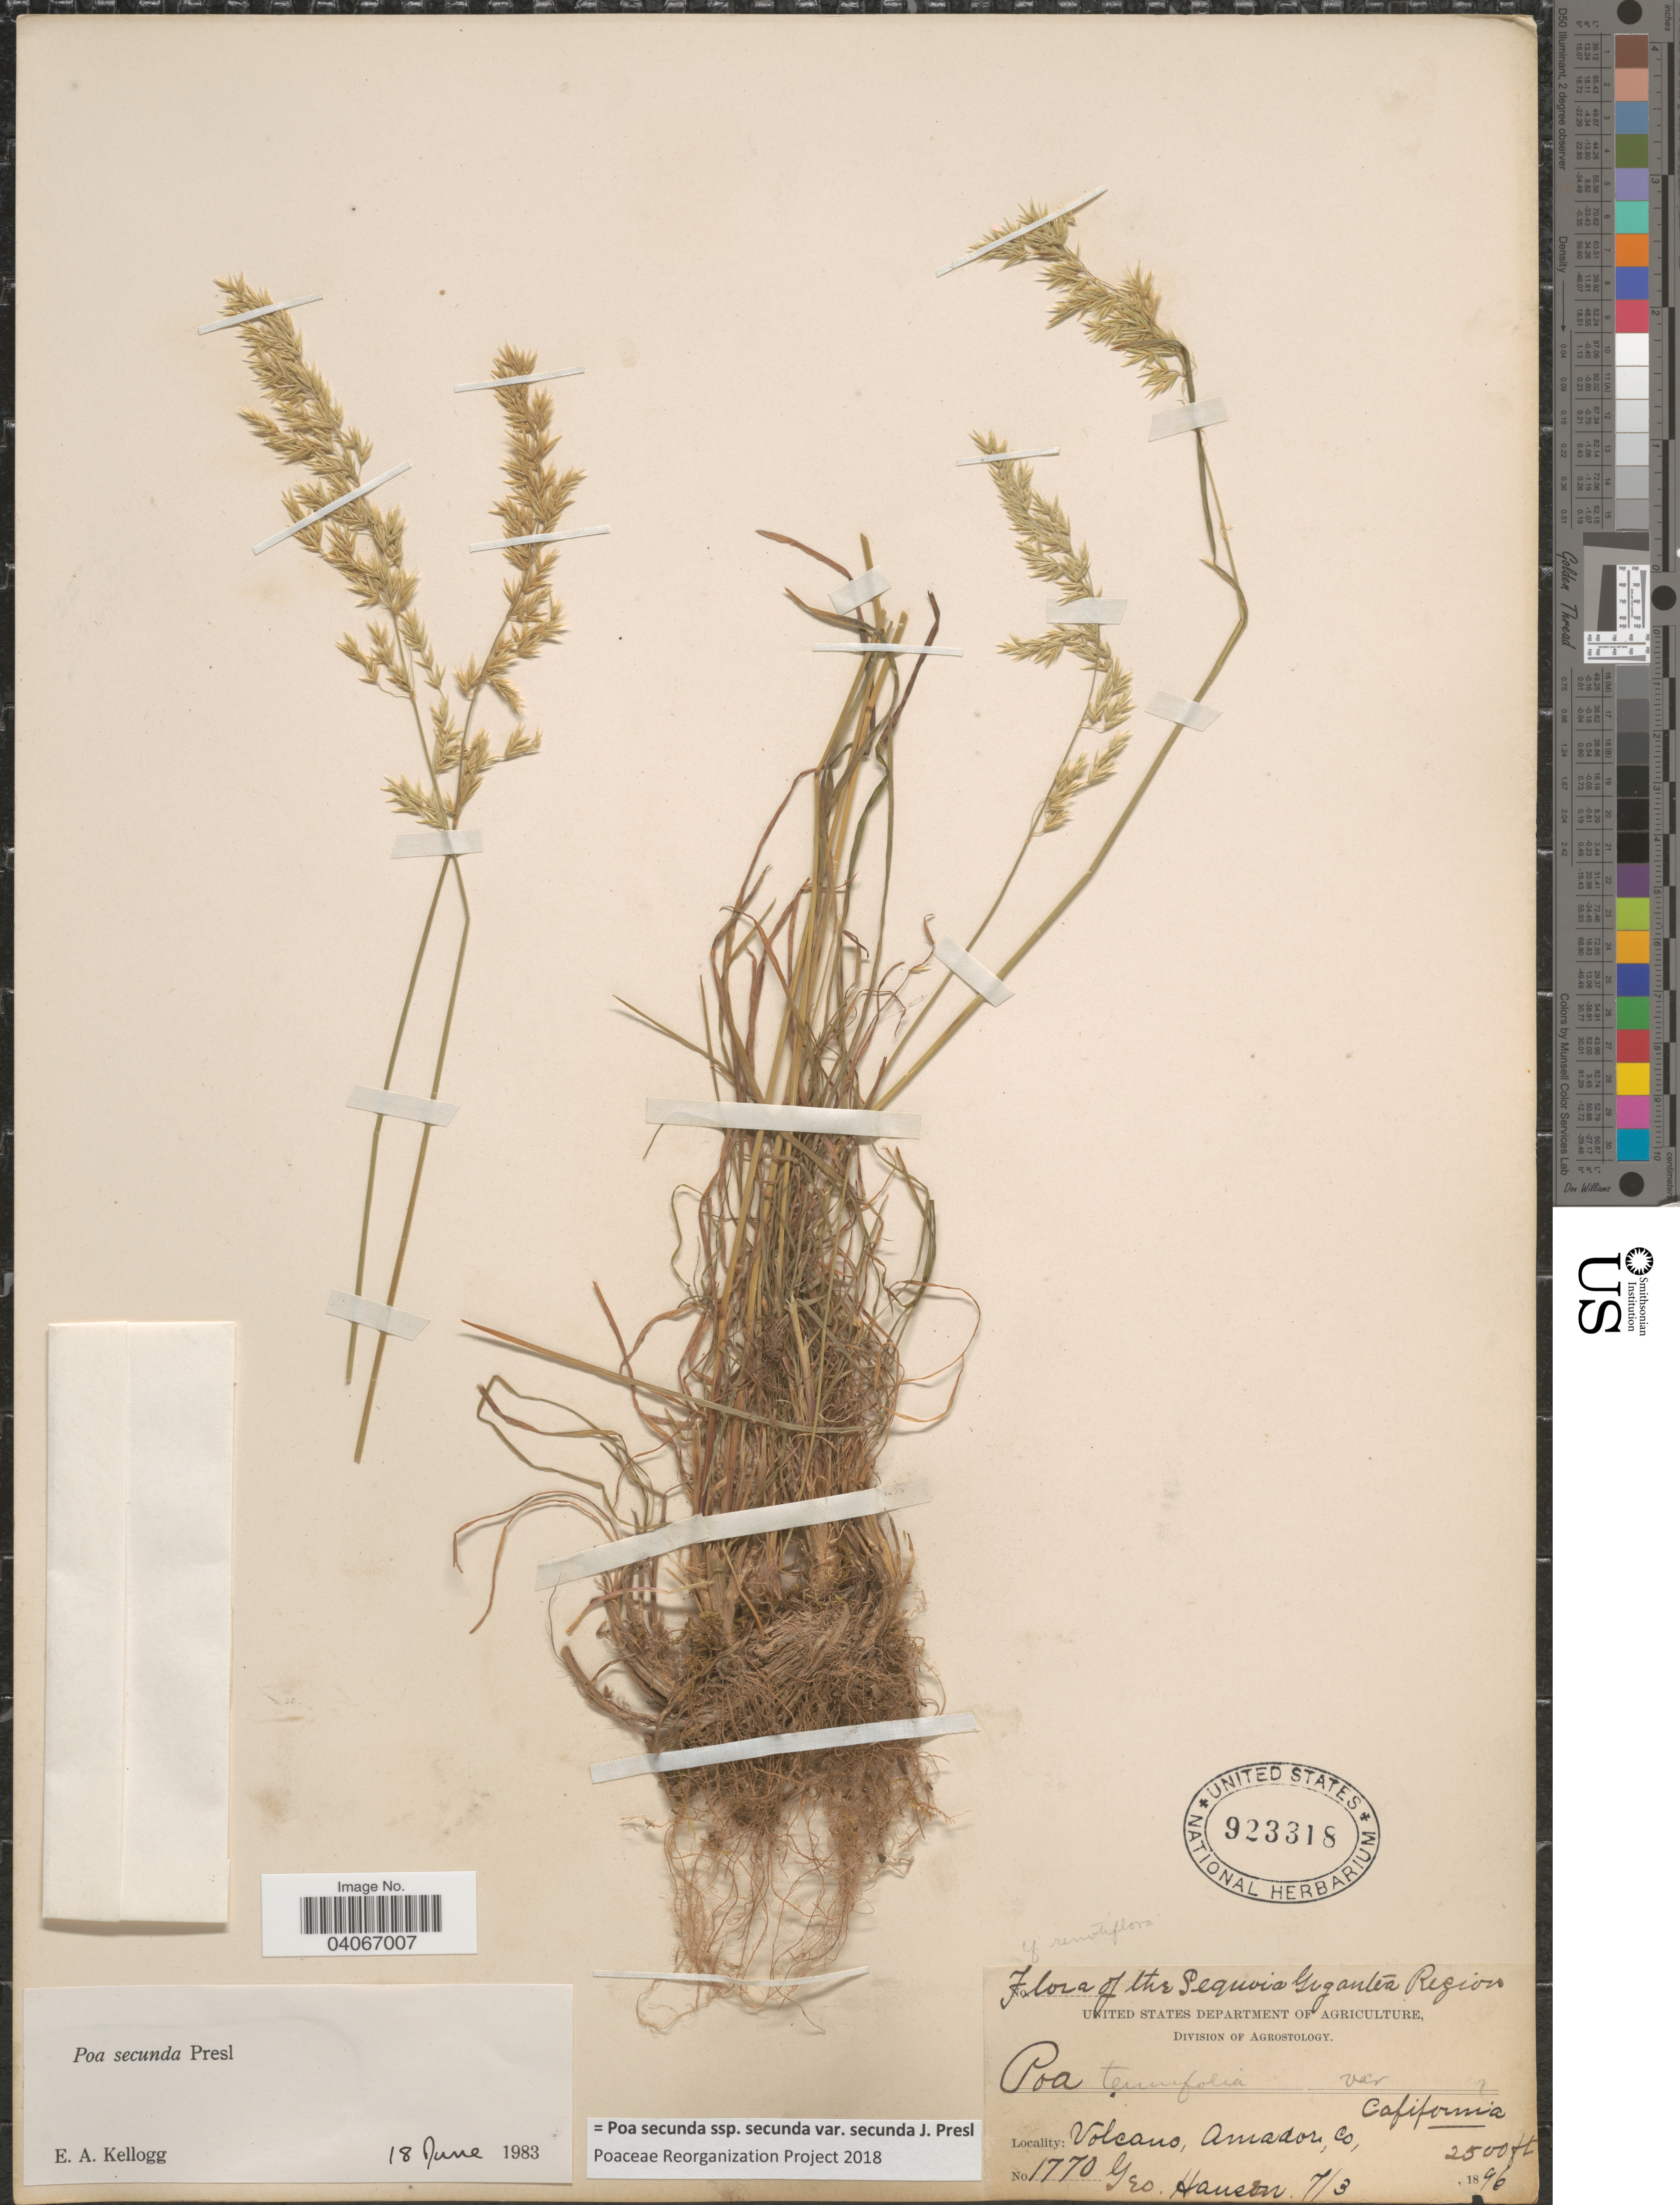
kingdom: Plantae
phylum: Tracheophyta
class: Liliopsida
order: Poales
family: Poaceae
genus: Poa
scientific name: Poa secunda subsp. secunda var. secunda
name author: J. Presl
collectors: G. Hansen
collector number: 1770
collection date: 1896-07-03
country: United States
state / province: California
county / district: Amador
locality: The Sequoia Gigantea Region. Volcano, Amador Co.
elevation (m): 762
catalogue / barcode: US 923318